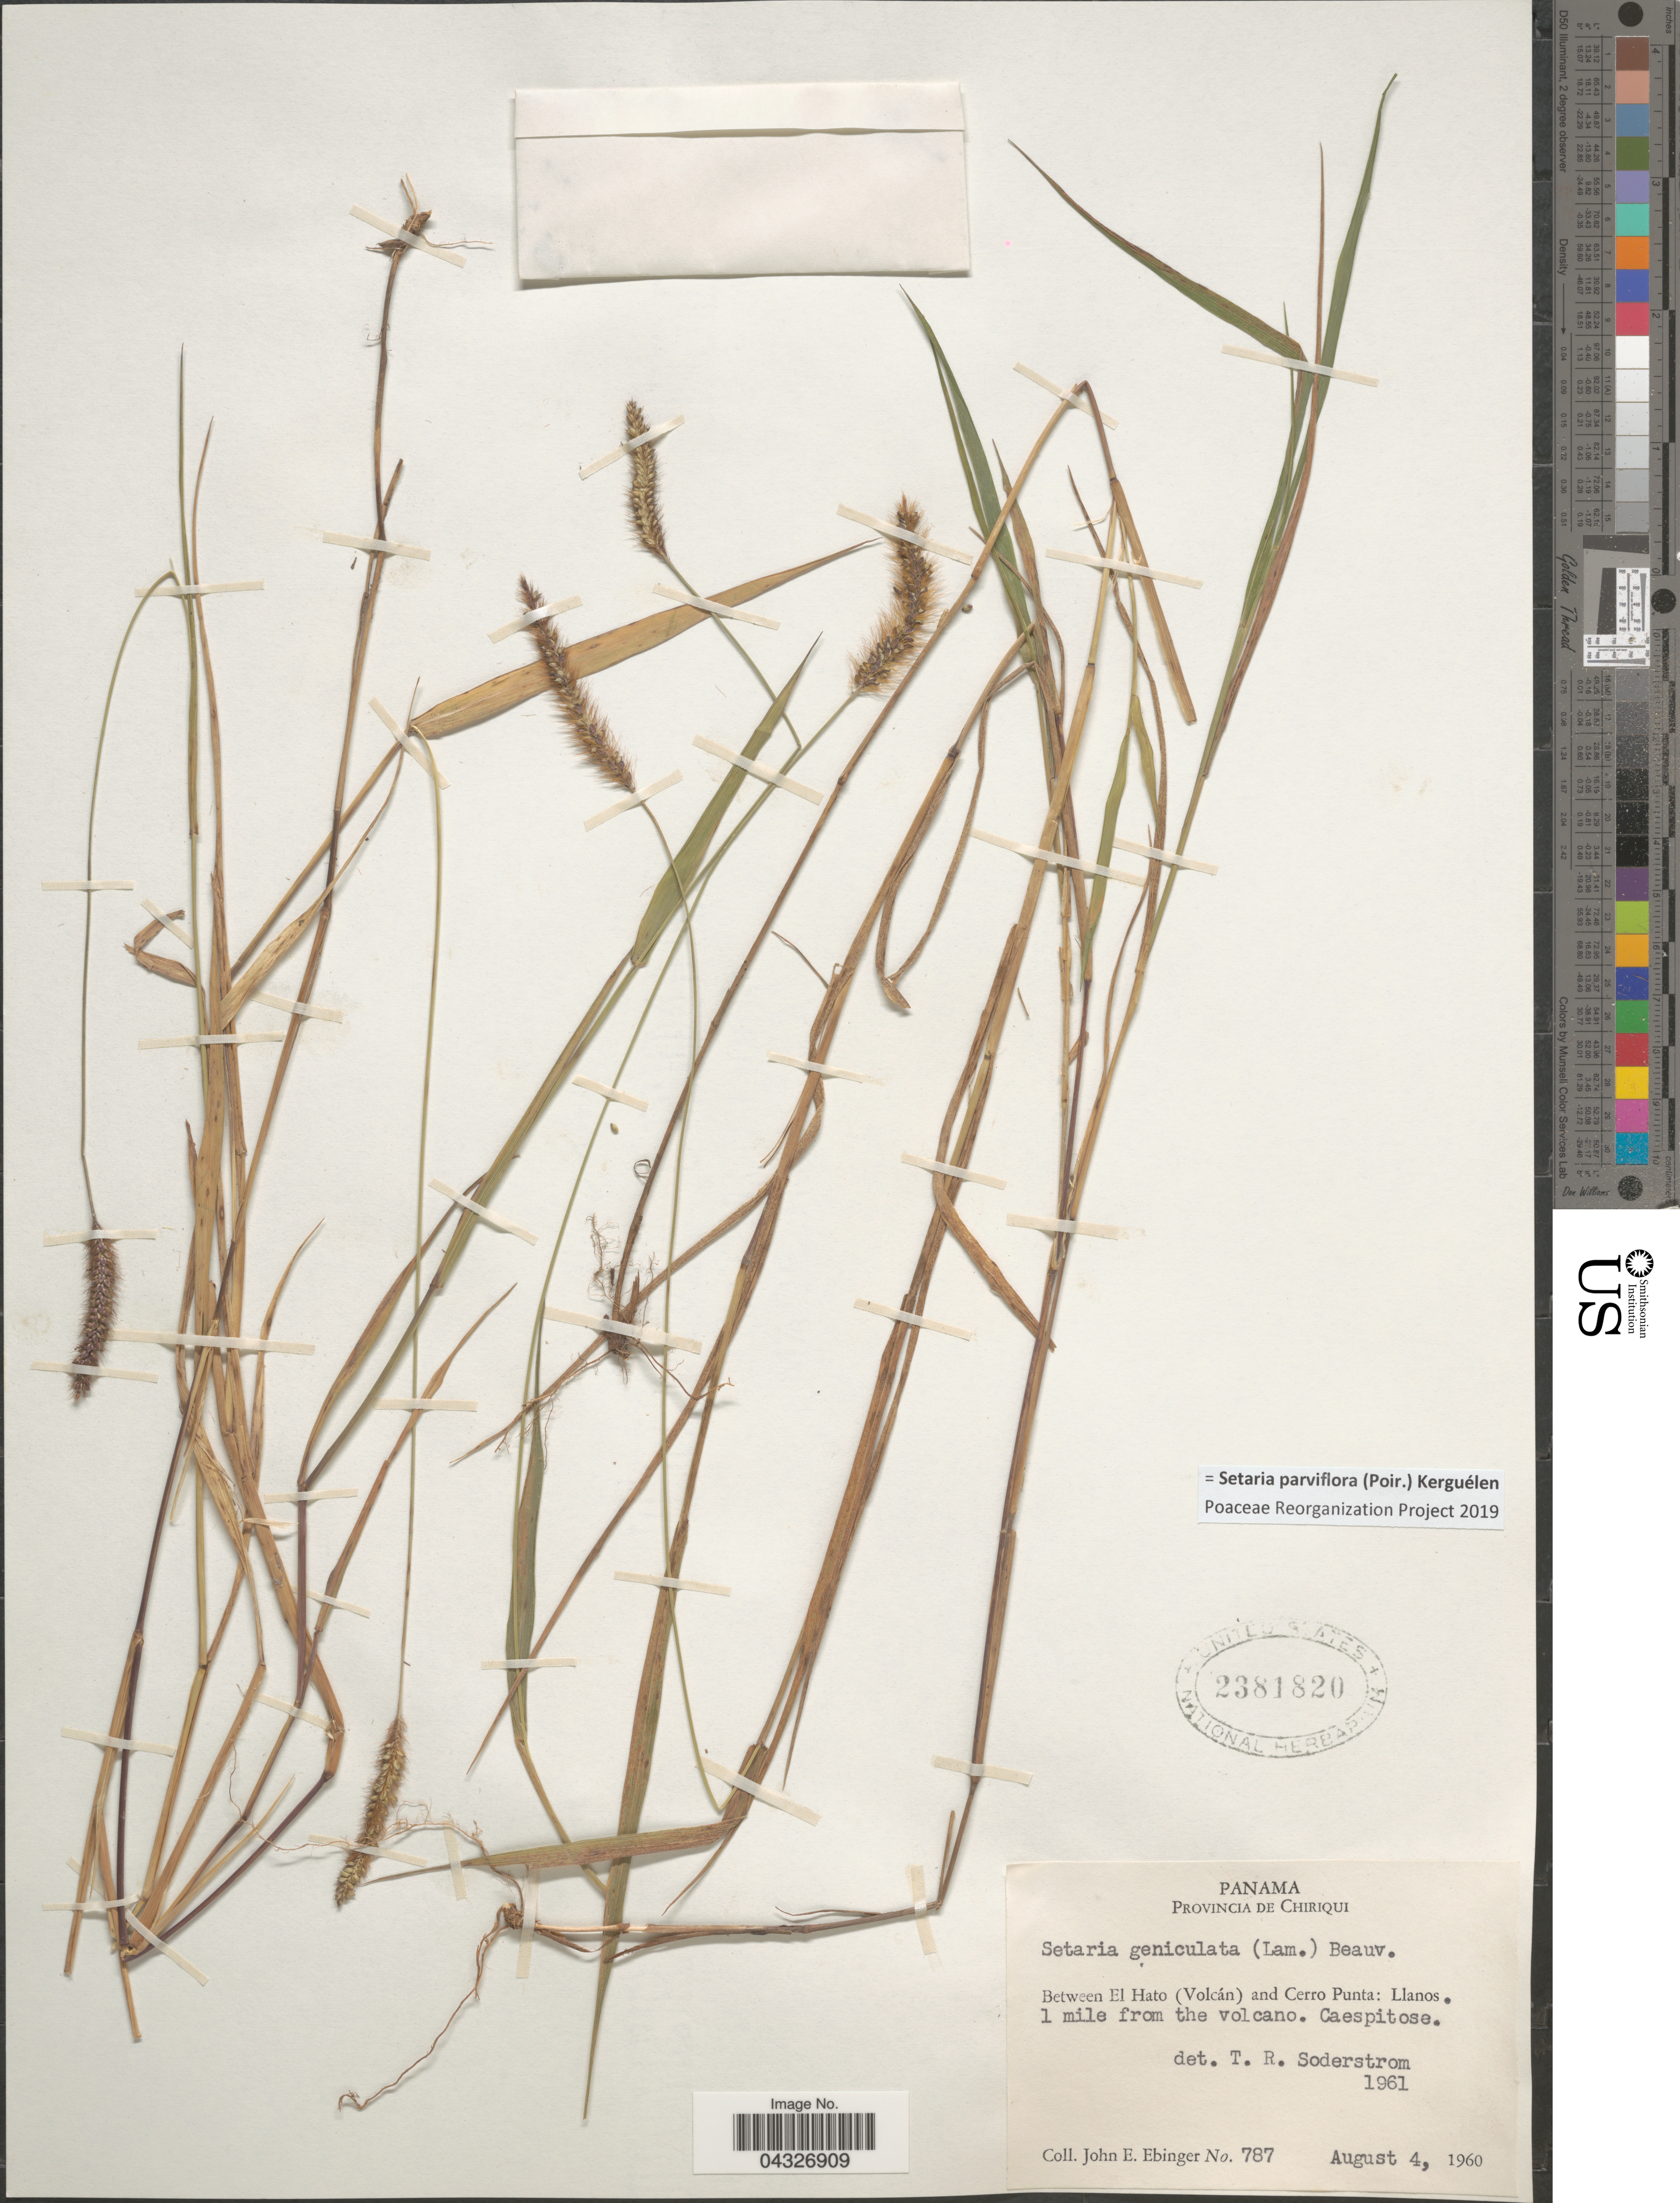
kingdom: Plantae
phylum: Tracheophyta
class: Liliopsida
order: Poales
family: Poaceae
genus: Setaria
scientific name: Setaria parviflora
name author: (Poir.) Kerguélen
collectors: J. Ebinger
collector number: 787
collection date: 1960-08-04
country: Panama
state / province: Chiriqui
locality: Between El Hato (Volcán) and Cerro Punta: Llanos. 1 mile from the volcano.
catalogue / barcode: US 2381820